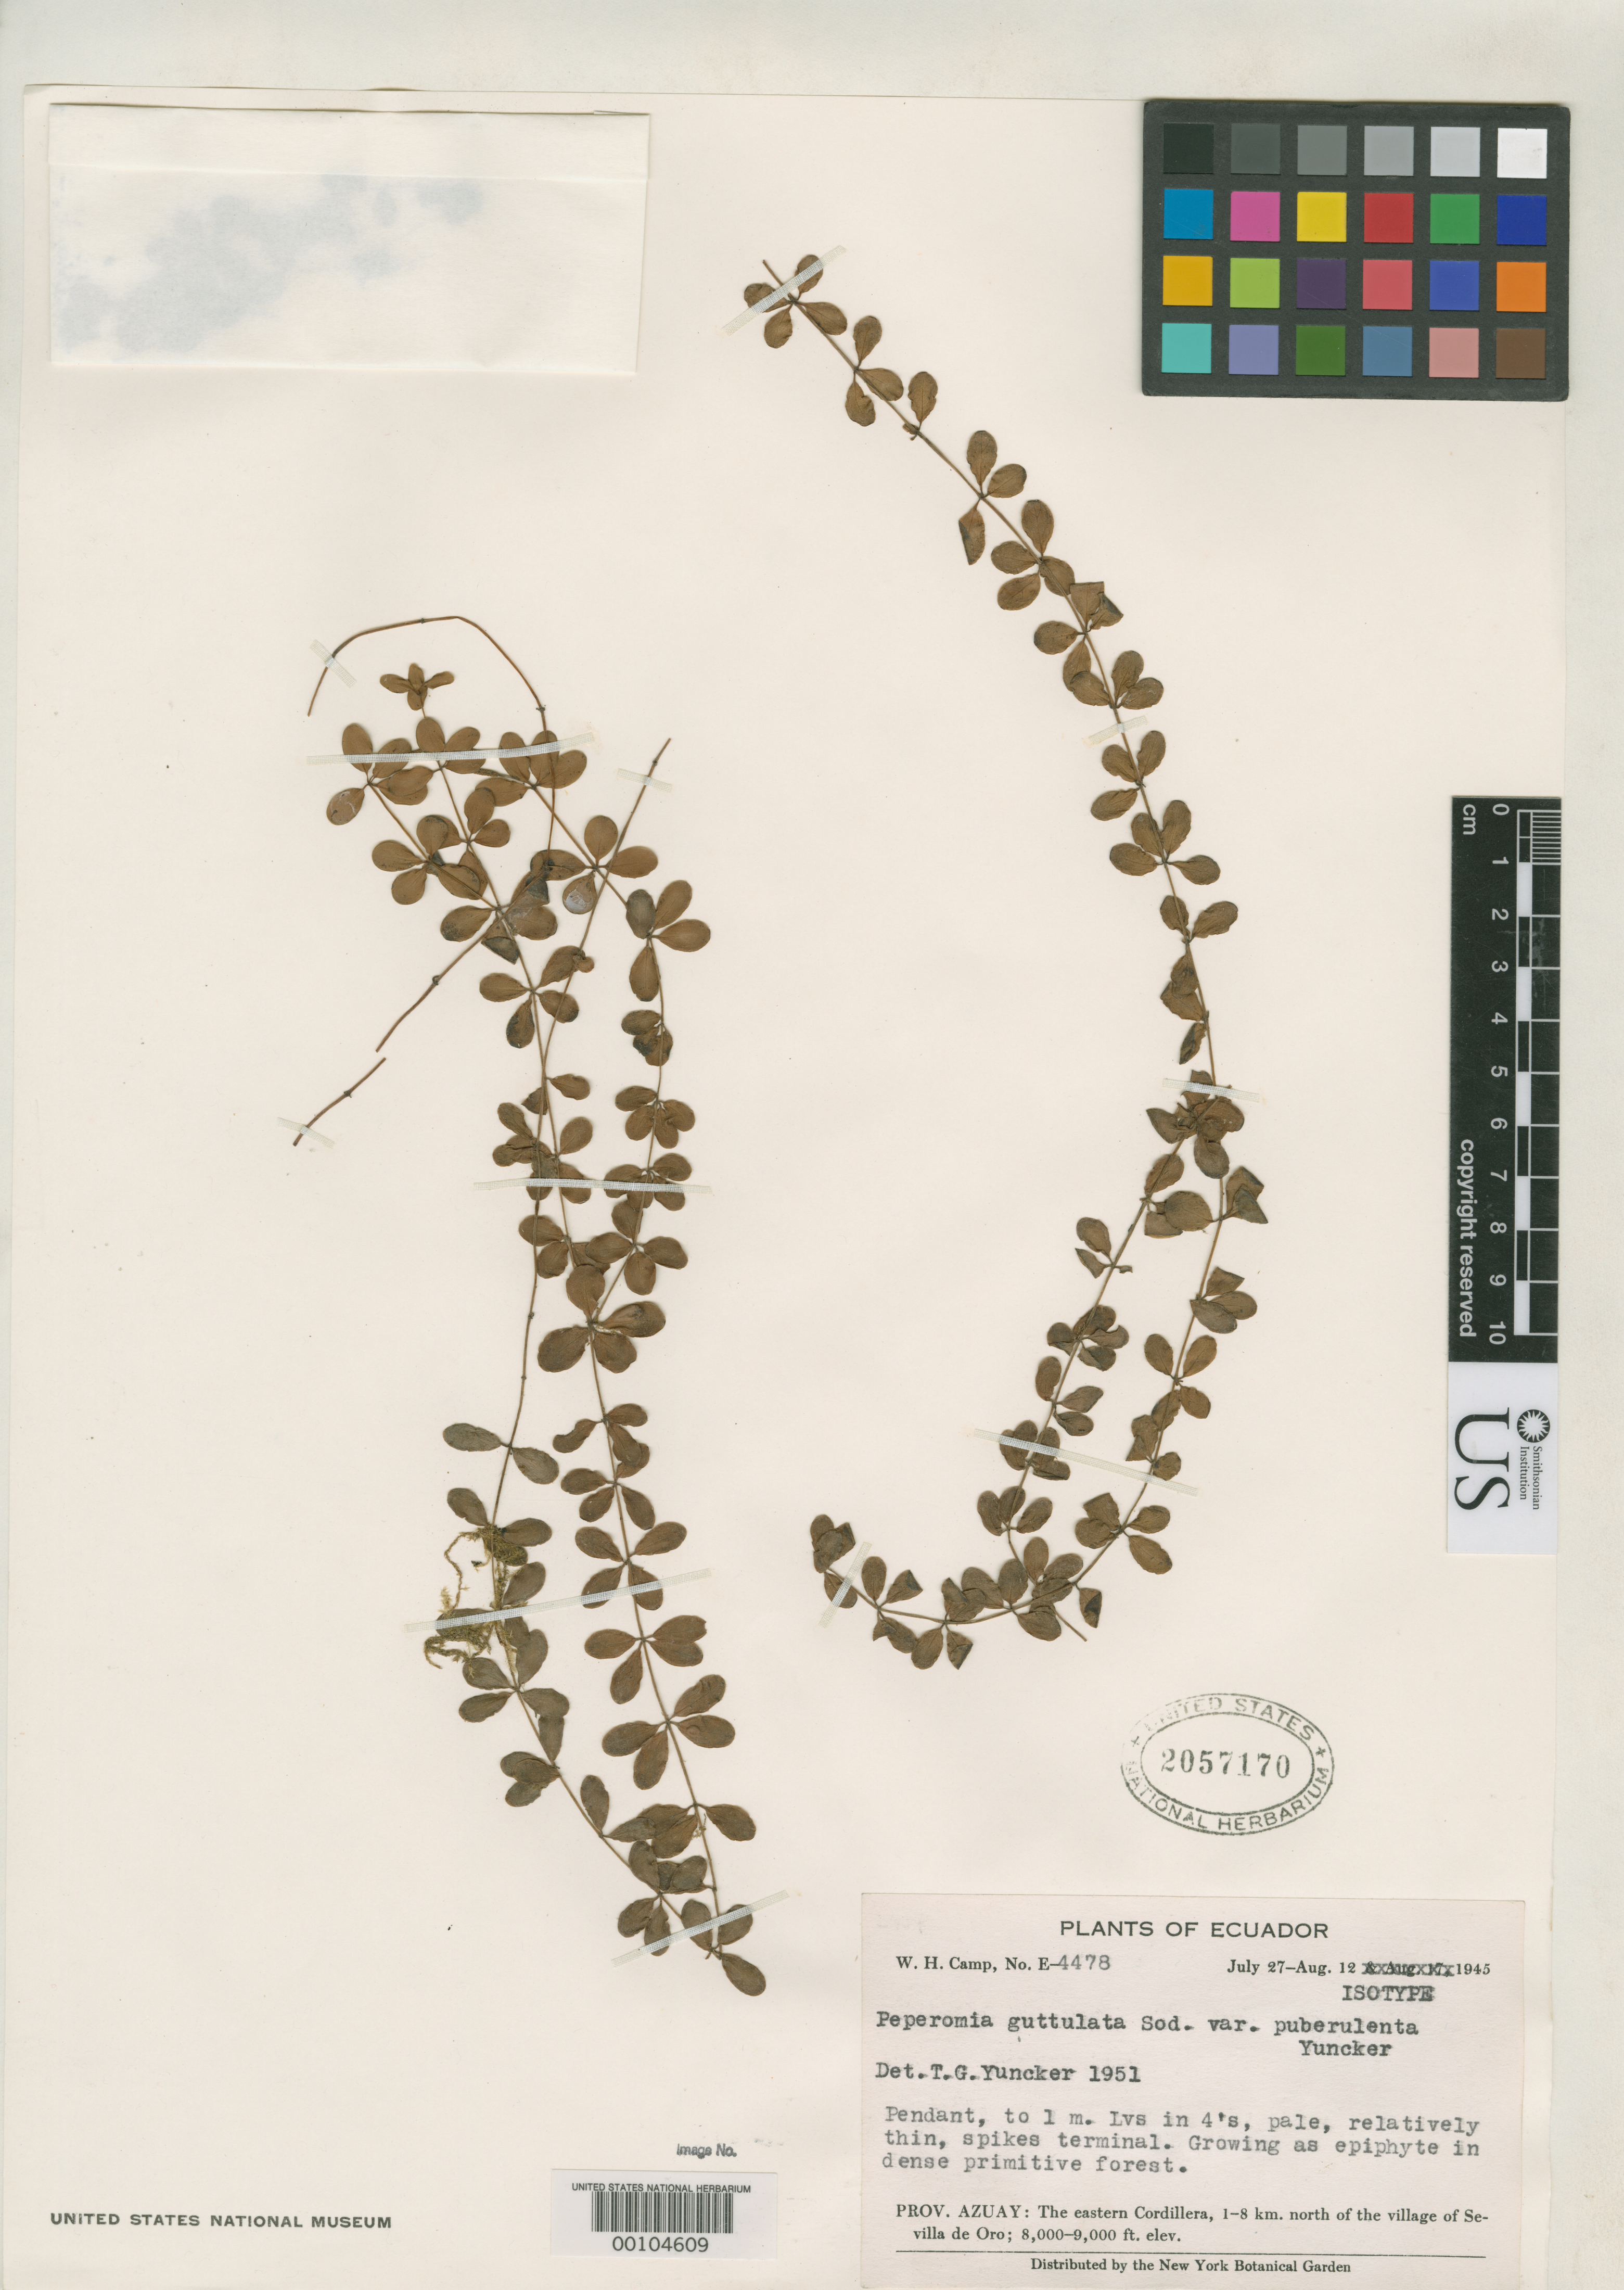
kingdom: Plantae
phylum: Tracheophyta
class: Magnoliopsida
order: Piperales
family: Piperaceae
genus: Peperomia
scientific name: Peperomia guttulata var. puberulenta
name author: Yunck.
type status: Isotype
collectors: W. H. Camp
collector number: E4478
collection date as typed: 27 Jul 1945 to 12 Aug 1945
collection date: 1945-07-27/1945-08-12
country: Ecuador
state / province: Azuay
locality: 1-8 km. N of Sevilla de Oro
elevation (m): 2438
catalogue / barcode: US 2057170